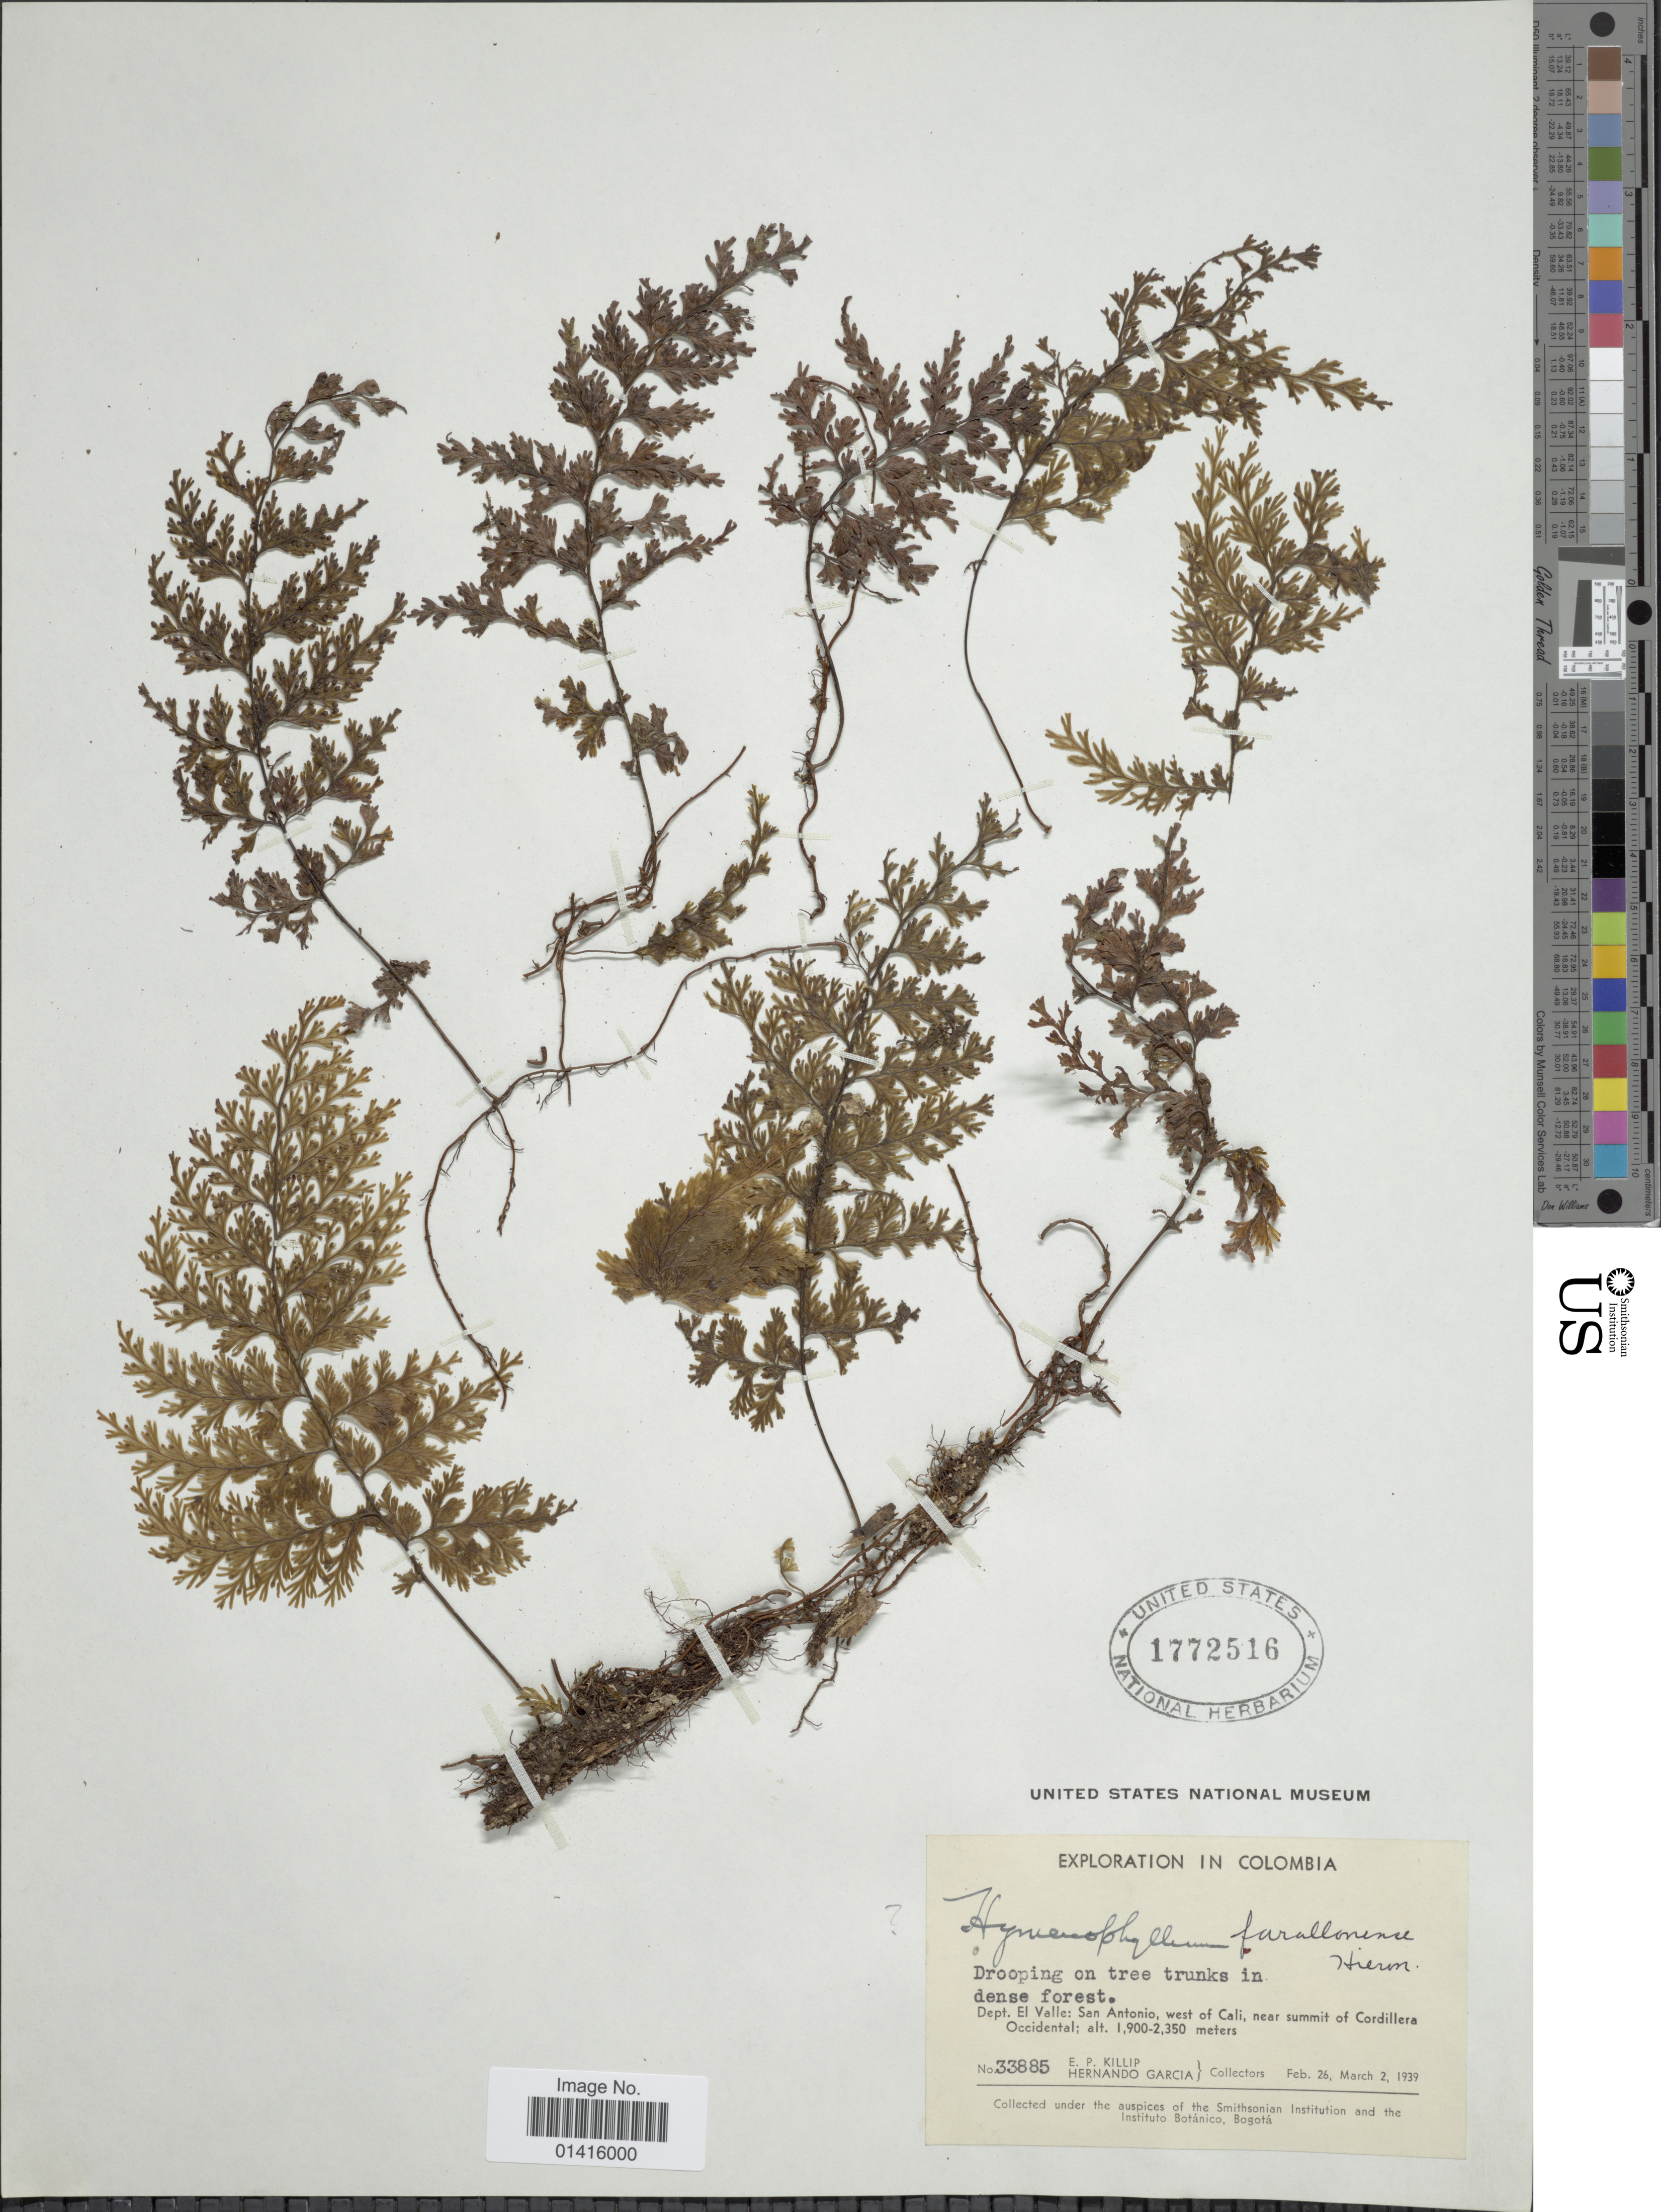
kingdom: Plantae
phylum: Tracheophyta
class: Polypodiopsida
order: Hymenophyllales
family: Hymenophyllaceae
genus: Hymenophyllum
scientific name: Hymenophyllum fendlerianum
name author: J.W. Sturm in Mart.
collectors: E. P. Killip & H. Garcia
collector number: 33885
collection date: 1939-02-26/1939-03-02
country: Colombia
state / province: Valle del Cauca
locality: Dept. El Valle: San Antonio, west of Cali, near summit of Cordillera Occidental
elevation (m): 1900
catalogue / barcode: US 1772516